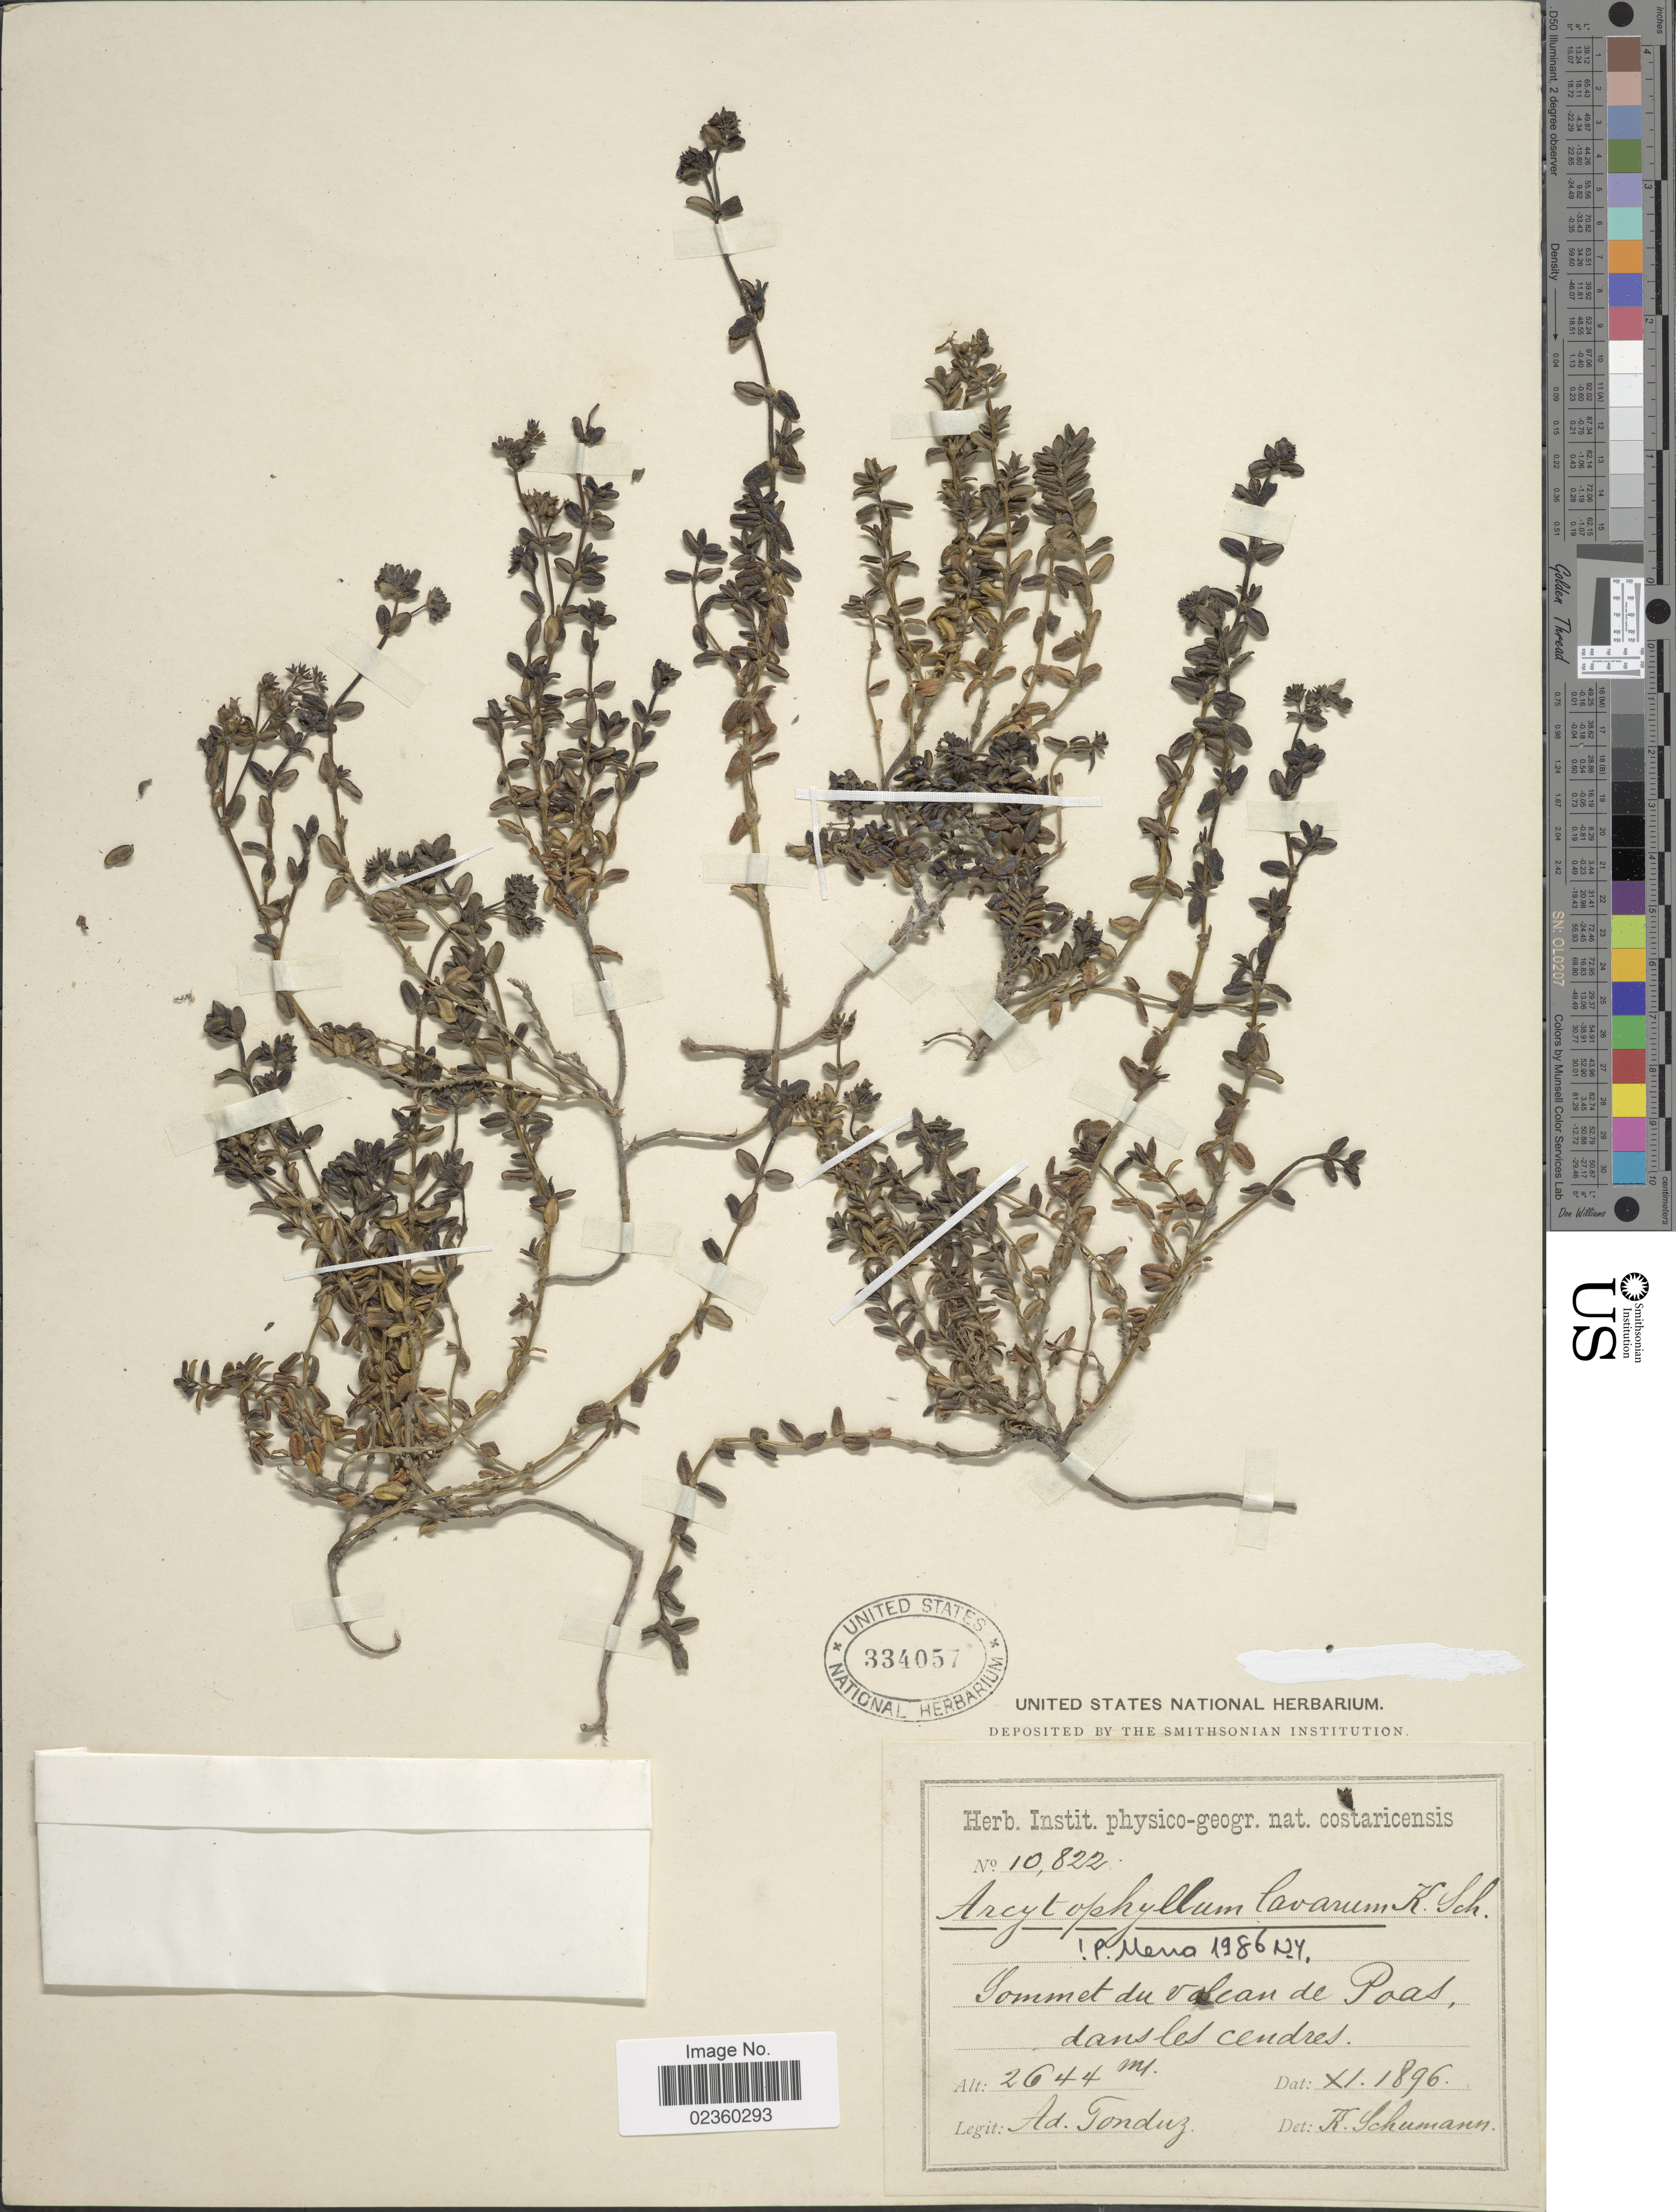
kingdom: Plantae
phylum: Tracheophyta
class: Magnoliopsida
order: Gentianales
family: Rubiaceae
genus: Arcytophyllum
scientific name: Arcytophyllum lavarum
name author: K. Schum. ex Standl.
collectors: A. Tonduz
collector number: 10822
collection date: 1896-11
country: Costa Rica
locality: Sommet du volcan de Poas, dans les cendres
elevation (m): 2644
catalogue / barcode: US 334057